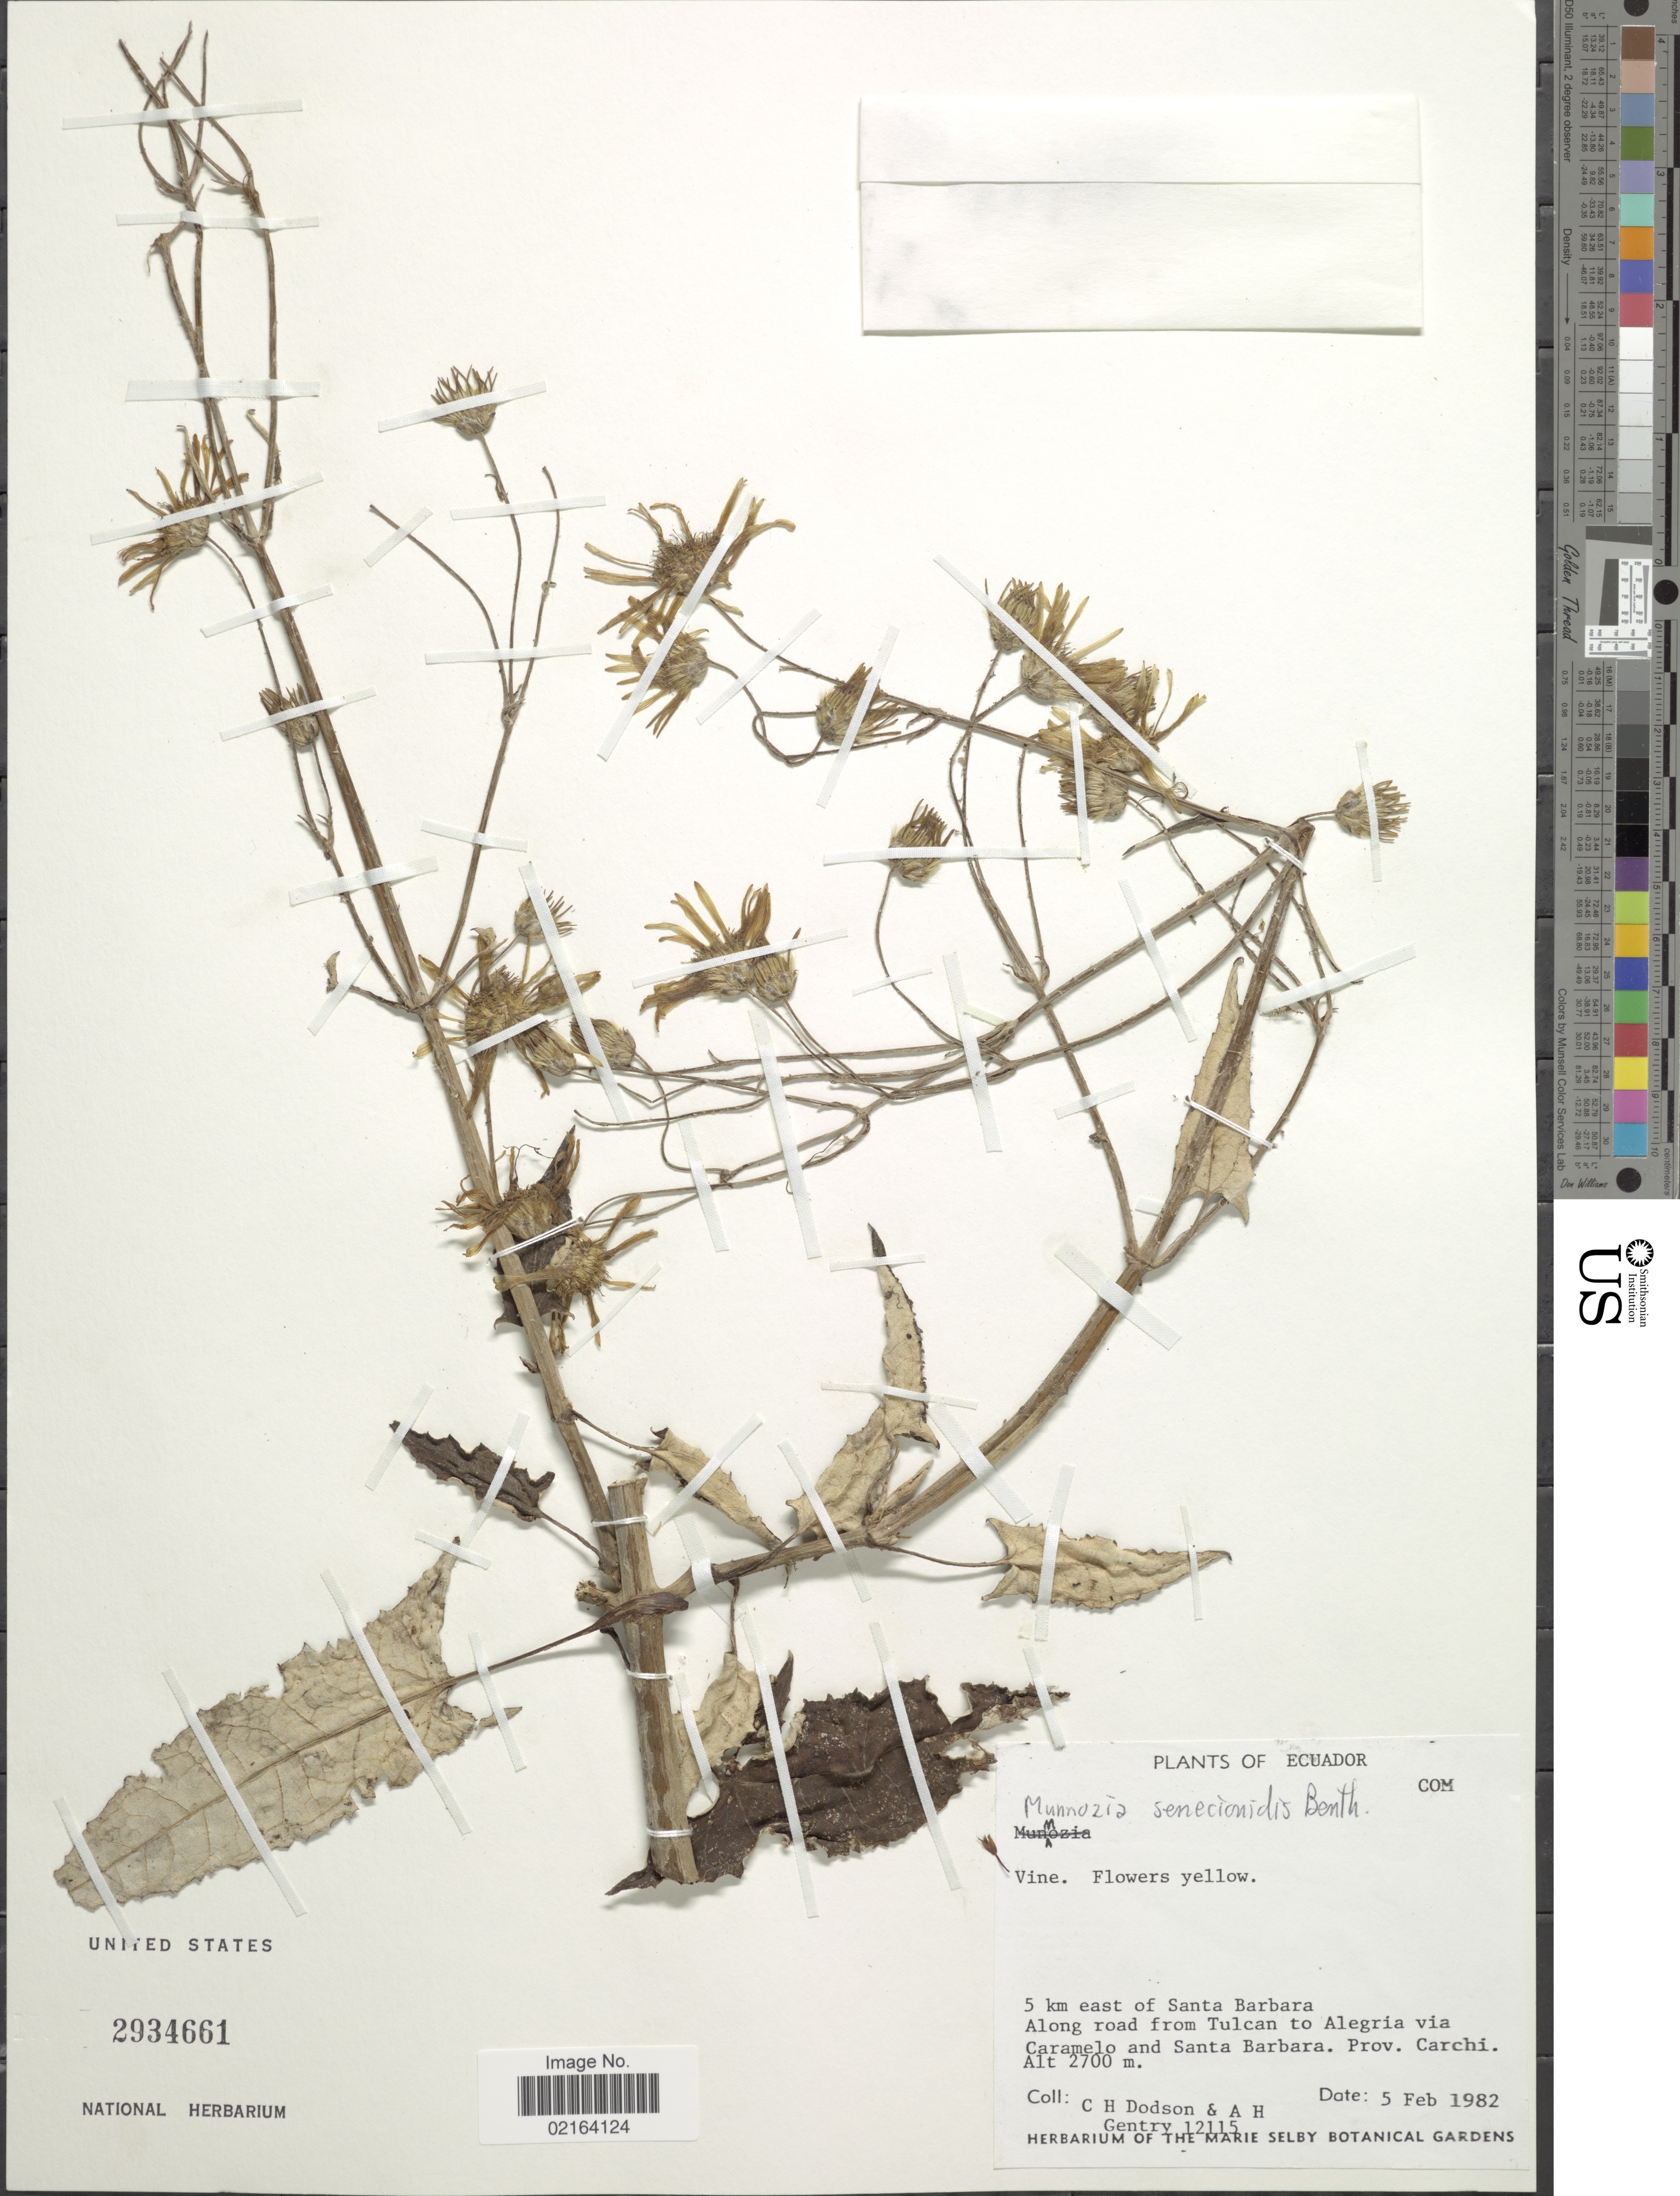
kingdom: Plantae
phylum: Tracheophyta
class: Magnoliopsida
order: Asterales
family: Asteraceae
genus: Munnozia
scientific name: Munnozia senecionidis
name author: Benth.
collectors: C. H. Dodson & A. H. Gentry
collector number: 12115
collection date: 1982-02-05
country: Ecuador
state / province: Carchi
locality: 5 km east of Santa Barbara, Along road from Tulcan to Alegria via Caramelo and Santa Barbara, Prov. Carchi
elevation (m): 2700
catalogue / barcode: US 2934661